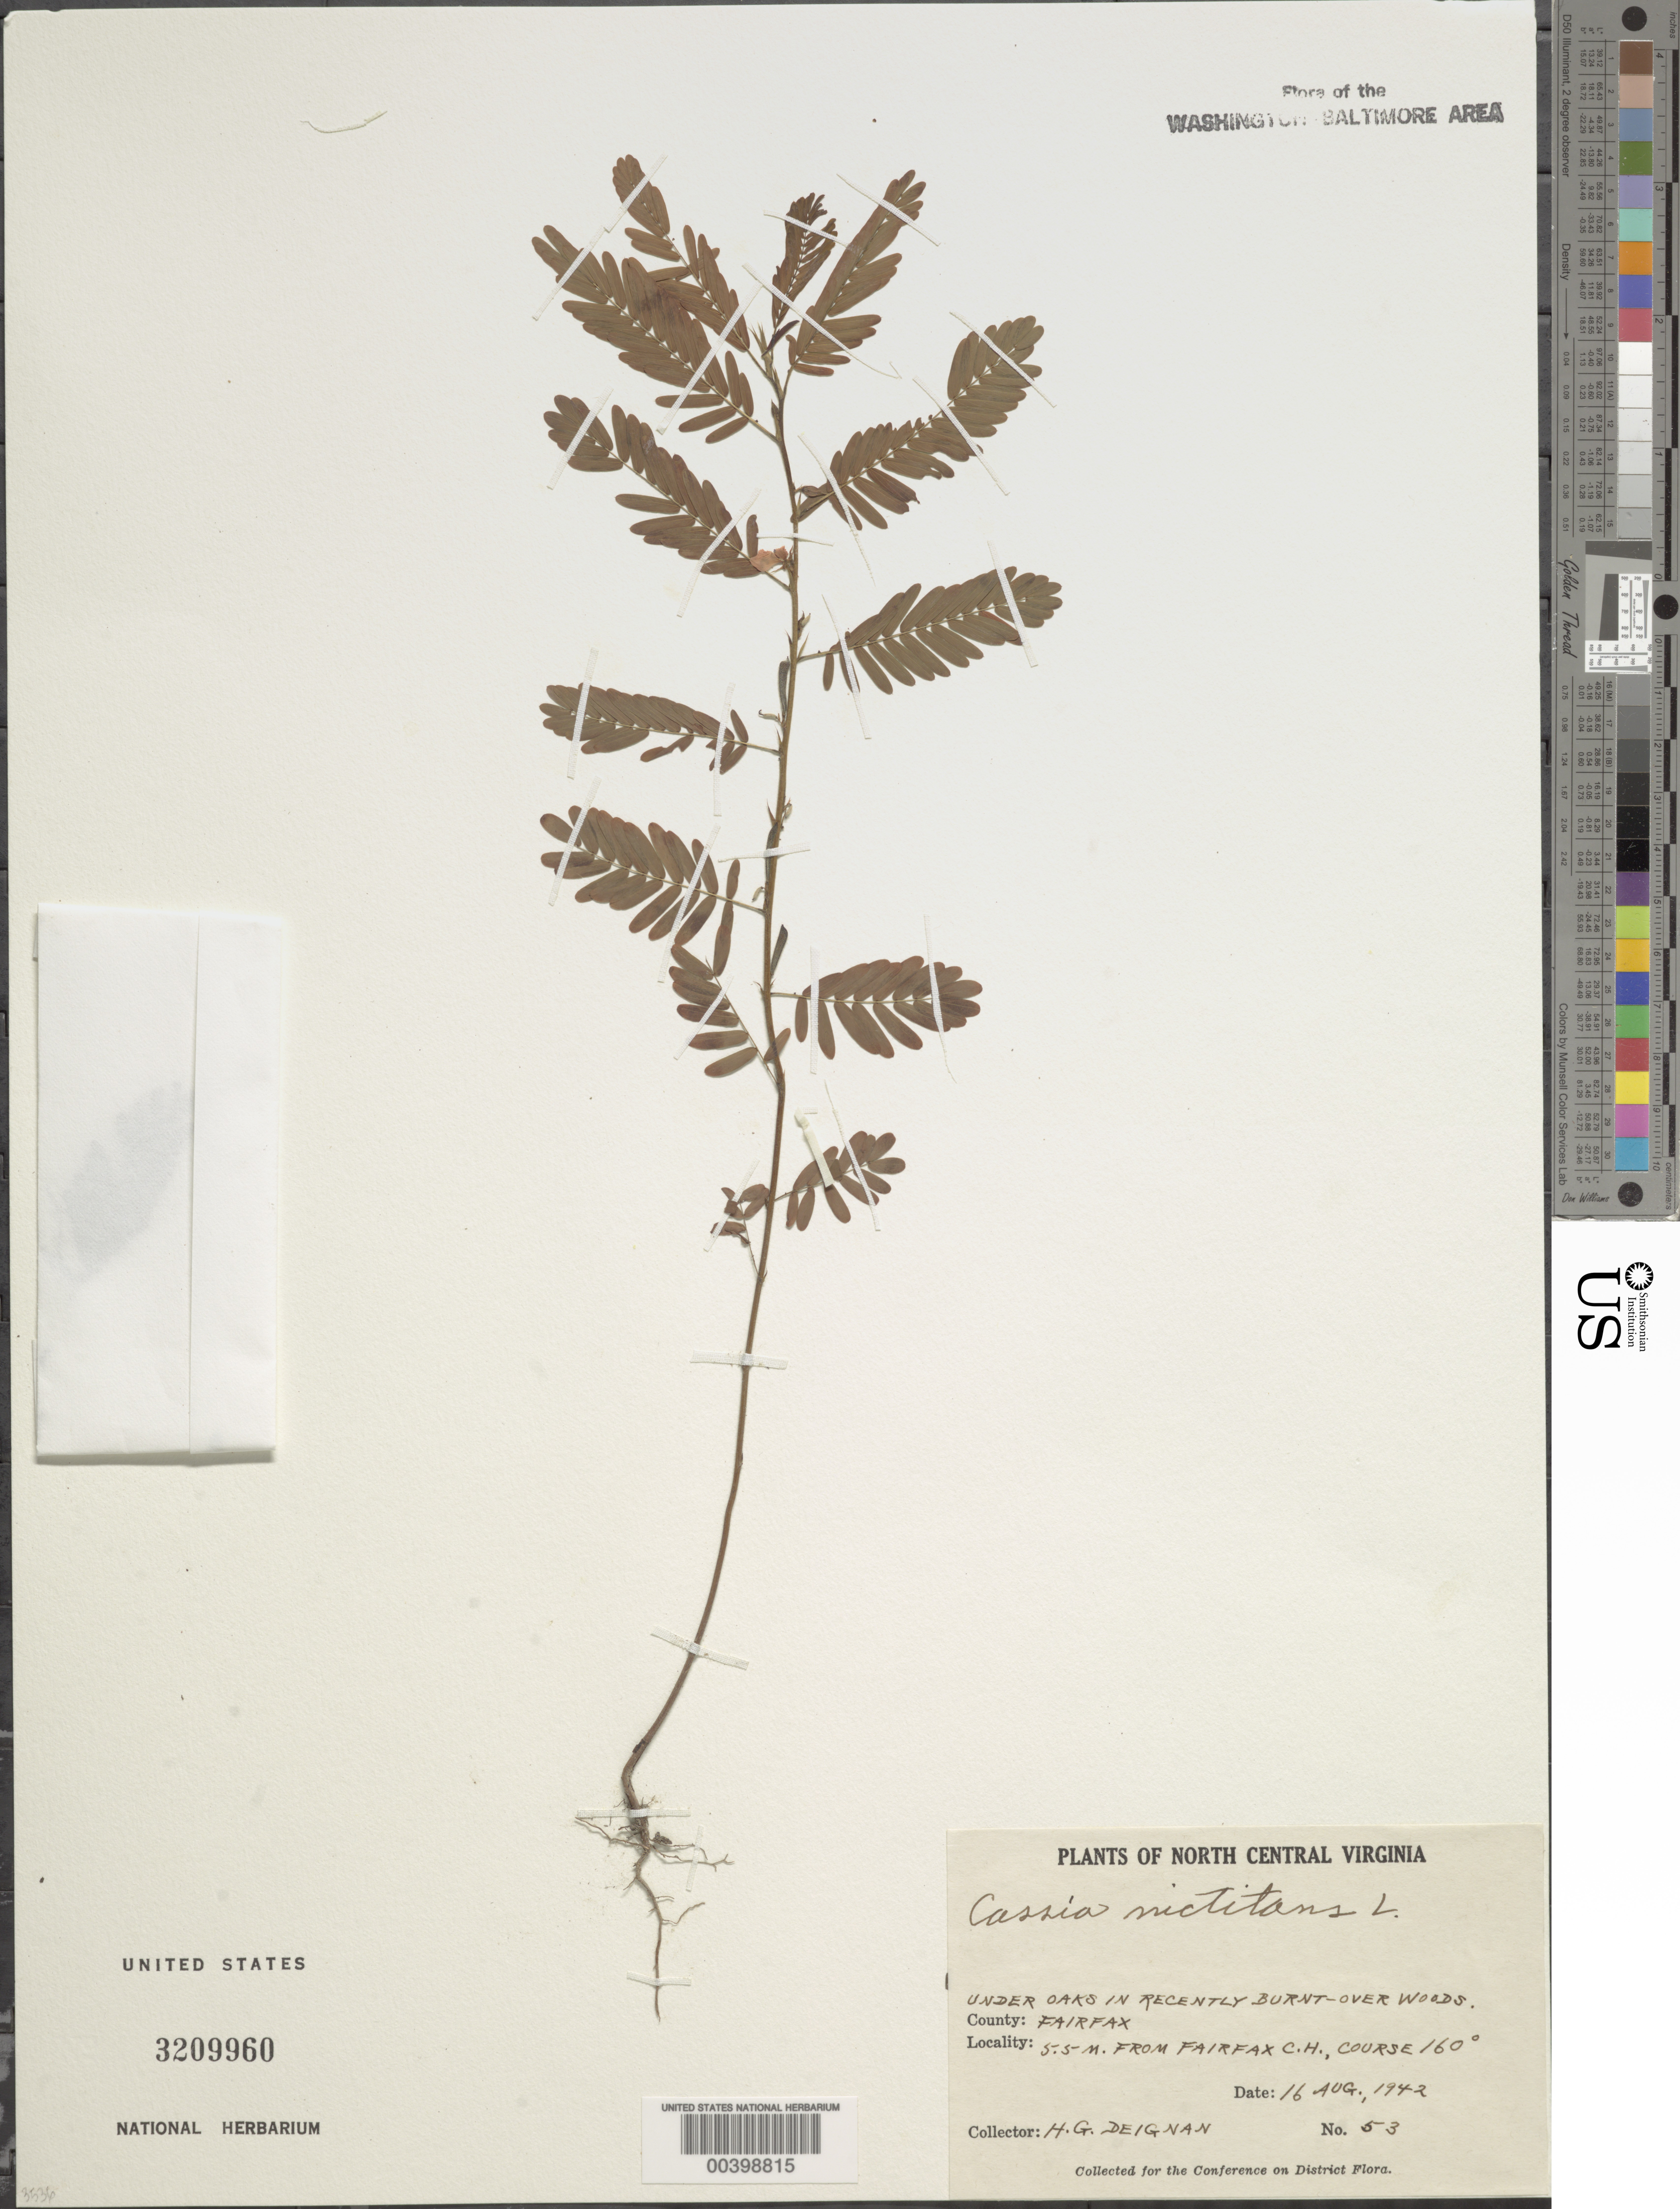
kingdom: Plantae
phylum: Tracheophyta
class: Magnoliopsida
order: Fabales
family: Fabaceae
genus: Chamaecrista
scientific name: Chamaecrista nictitans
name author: (L.) Moench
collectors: H. Deignan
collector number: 53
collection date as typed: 16 Aug 1942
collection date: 1942-08-16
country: United States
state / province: Virginia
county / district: Fairfax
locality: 5.5 mi. from Fairfax County Court House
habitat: Under oaks in recently burnt over woods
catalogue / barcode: US 3209960